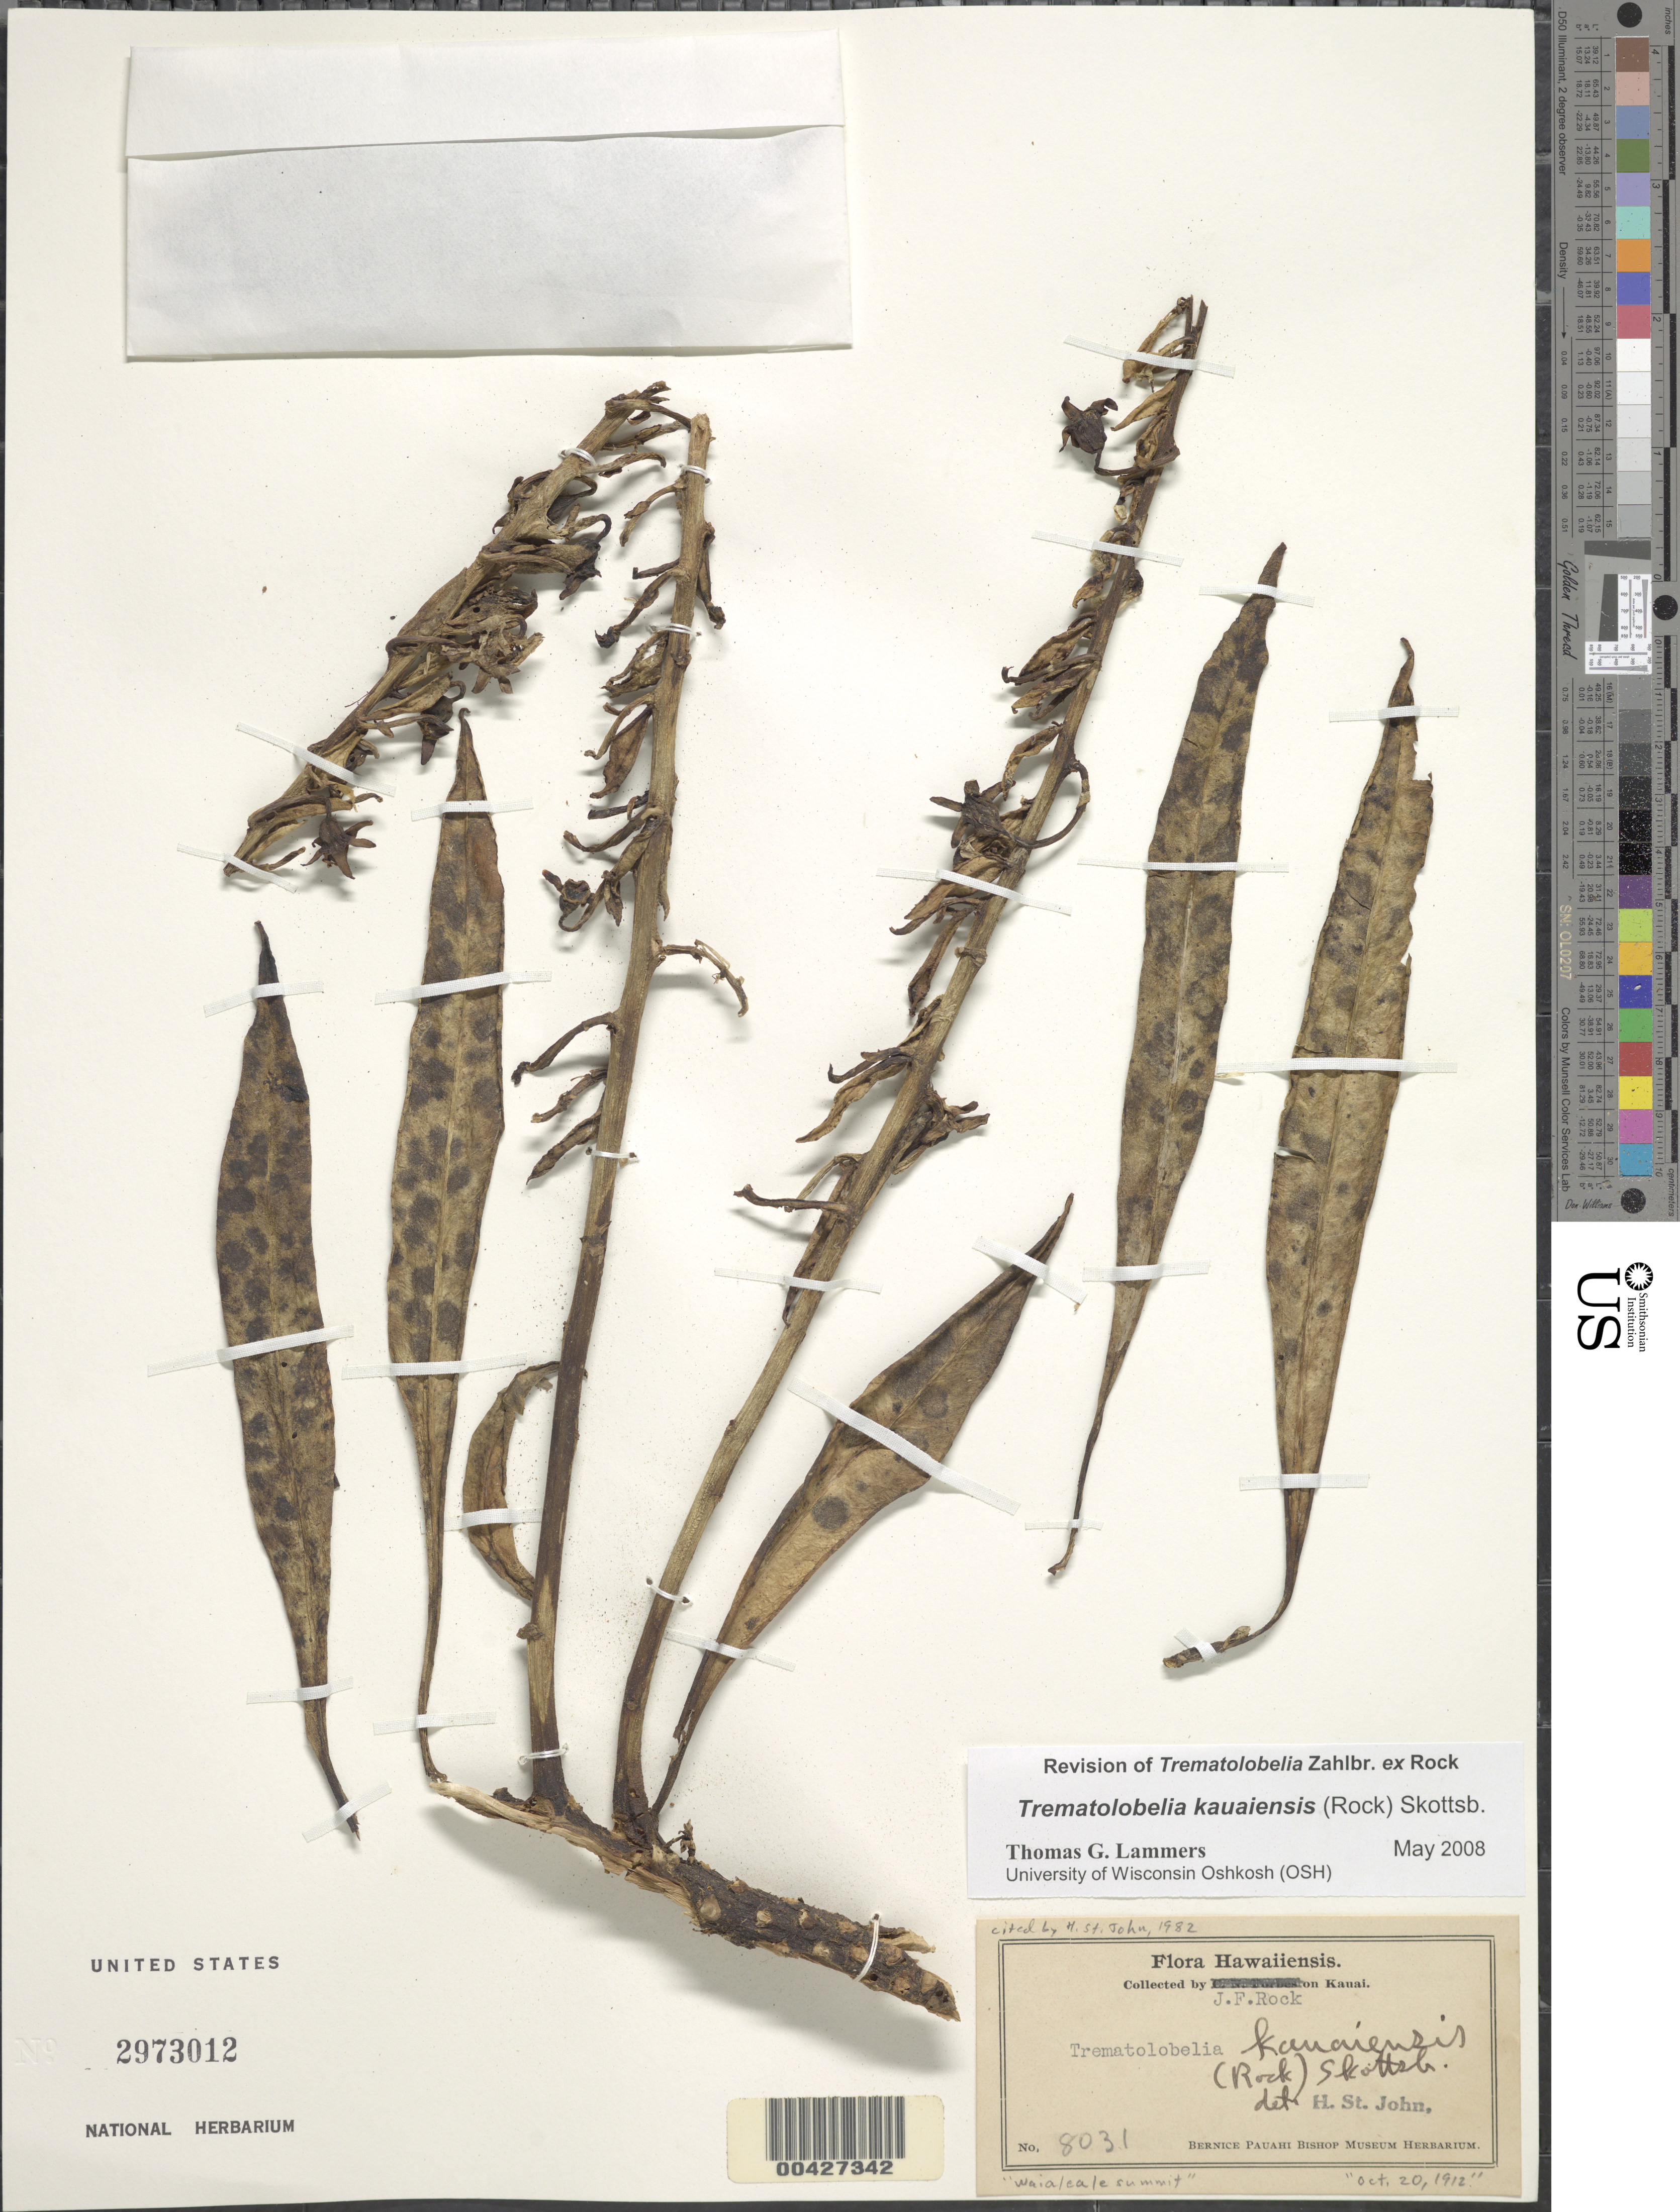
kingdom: Plantae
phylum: Tracheophyta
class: Magnoliopsida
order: Asterales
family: Campanulaceae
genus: Trematolobelia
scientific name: Trematolobelia kauaiensis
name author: (Rock) Skottsb.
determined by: St. John, H.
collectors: J. F. Rock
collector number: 8031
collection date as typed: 20 Oct 1912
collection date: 1912-10-20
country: United States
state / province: Hawaii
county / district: Kauai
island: Kaua'i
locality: Waialeale summit.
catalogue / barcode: US 2973012